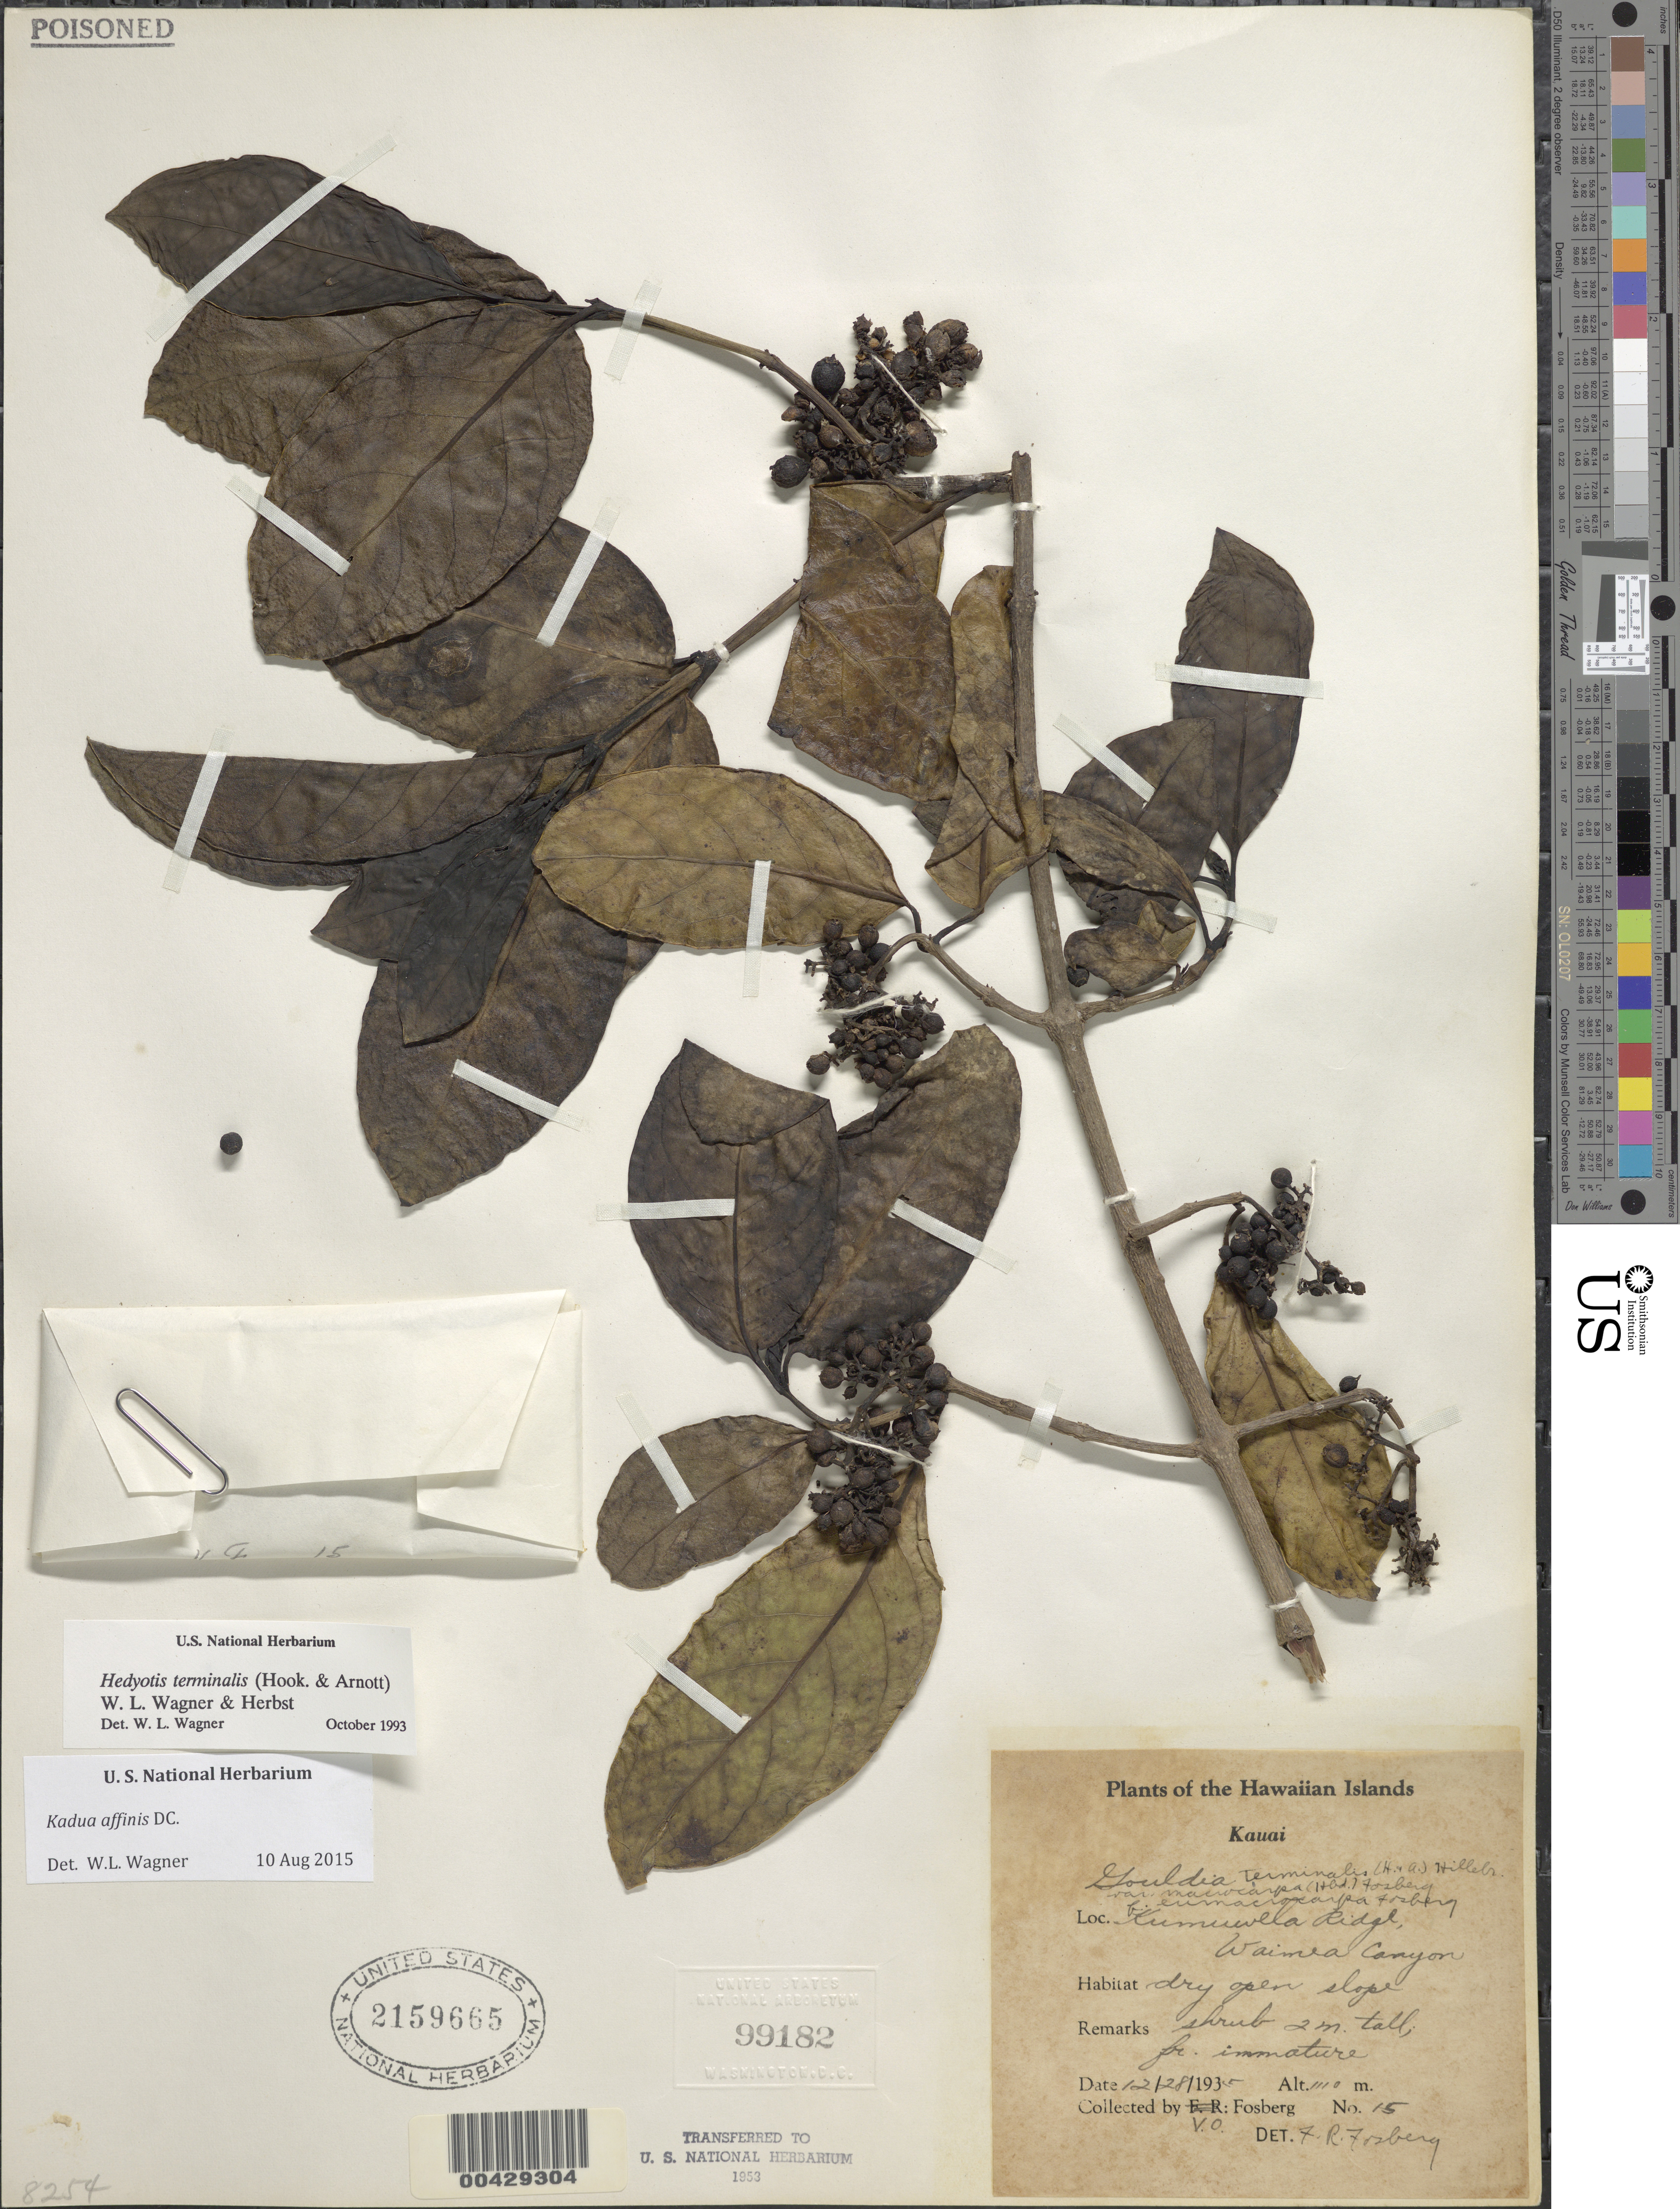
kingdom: Plantae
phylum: Tracheophyta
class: Magnoliopsida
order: Gentianales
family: Rubiaceae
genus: Kadua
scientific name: Kadua affinis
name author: DC.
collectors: V. O. Fosberg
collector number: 15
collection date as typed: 28 Dec 1935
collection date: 1935-12-28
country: United States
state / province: Hawaii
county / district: Kauai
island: Kaua'i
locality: Kumuwela Ridge, Waimea Canyon.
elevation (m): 1110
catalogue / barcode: US 2159665